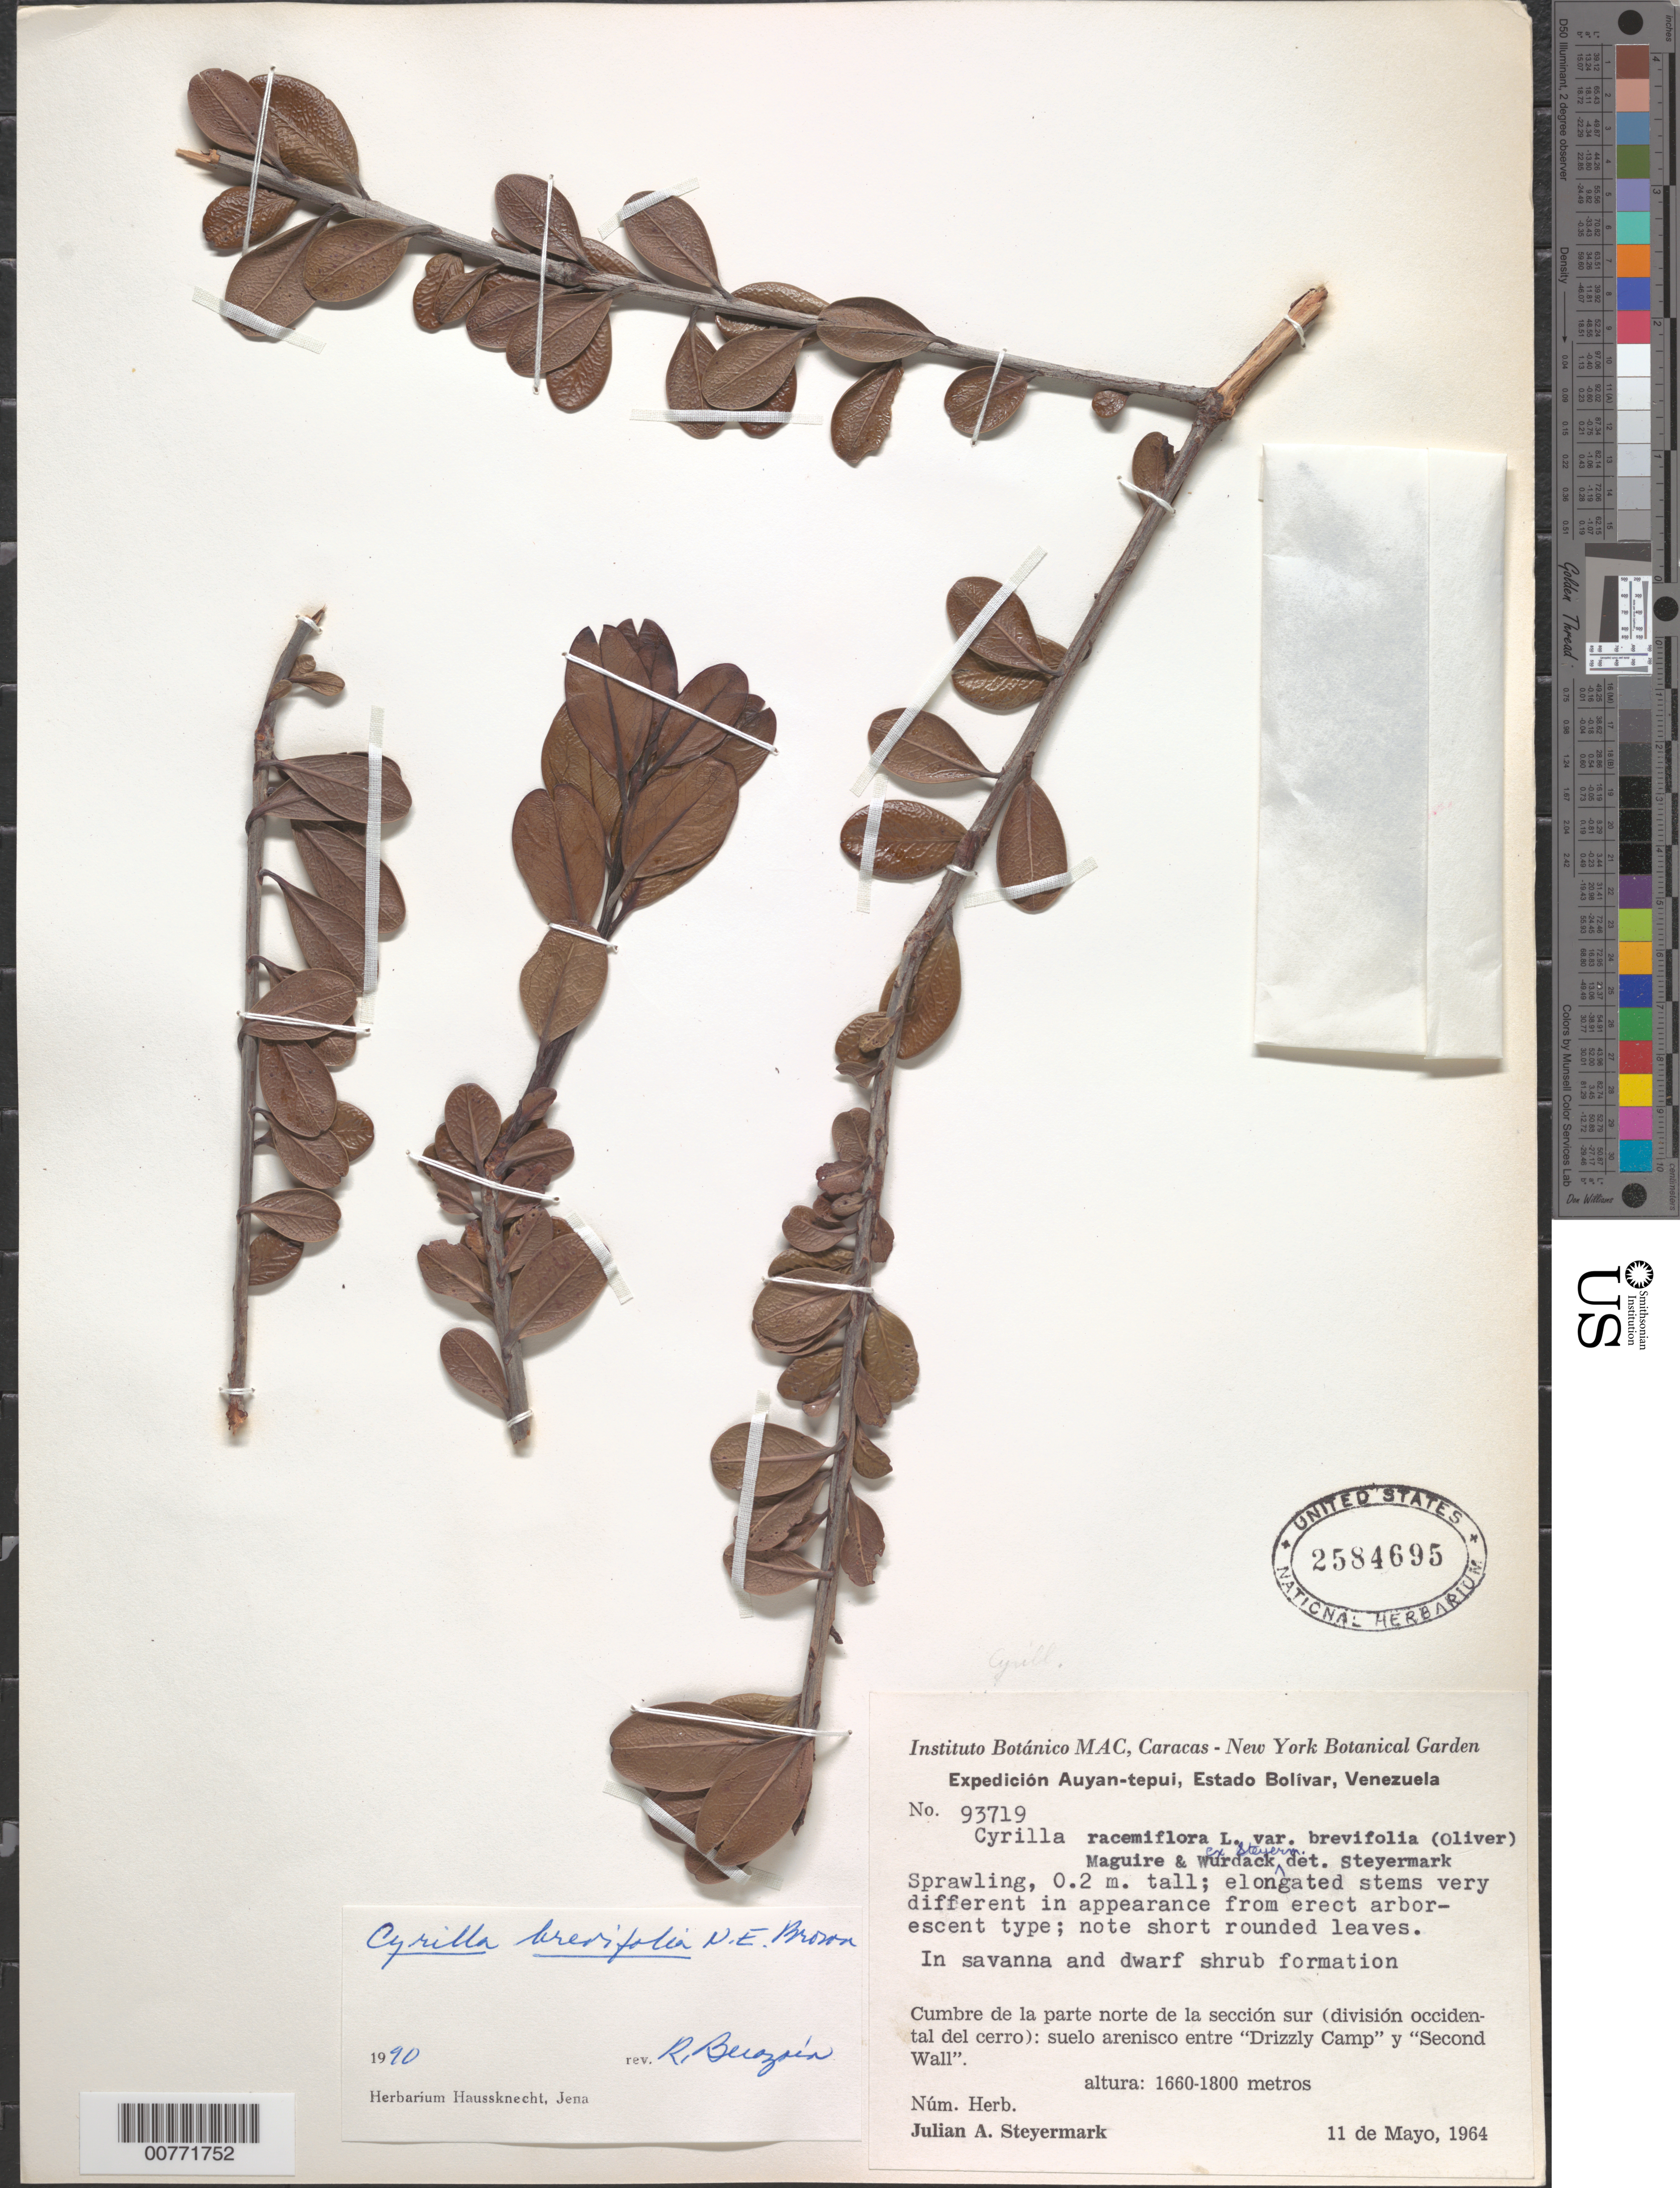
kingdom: Plantae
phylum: Tracheophyta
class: Magnoliopsida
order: Ericales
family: Cyrillaceae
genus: Cyrilla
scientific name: Cyrilla brevifolia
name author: N.E. Br.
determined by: Berozain, R.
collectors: J. Steyermark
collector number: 93719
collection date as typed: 11-May-64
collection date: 1964-05-11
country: Venezuela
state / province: Bolívar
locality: Auyan-tepuí, cumbre de la parte norte de la sección sur (div. occidental del cerro): entre "Drizzly Camp" y "Second Wall"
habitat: Savanna and dwarf shrub formation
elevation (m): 1660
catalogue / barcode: US 2584695